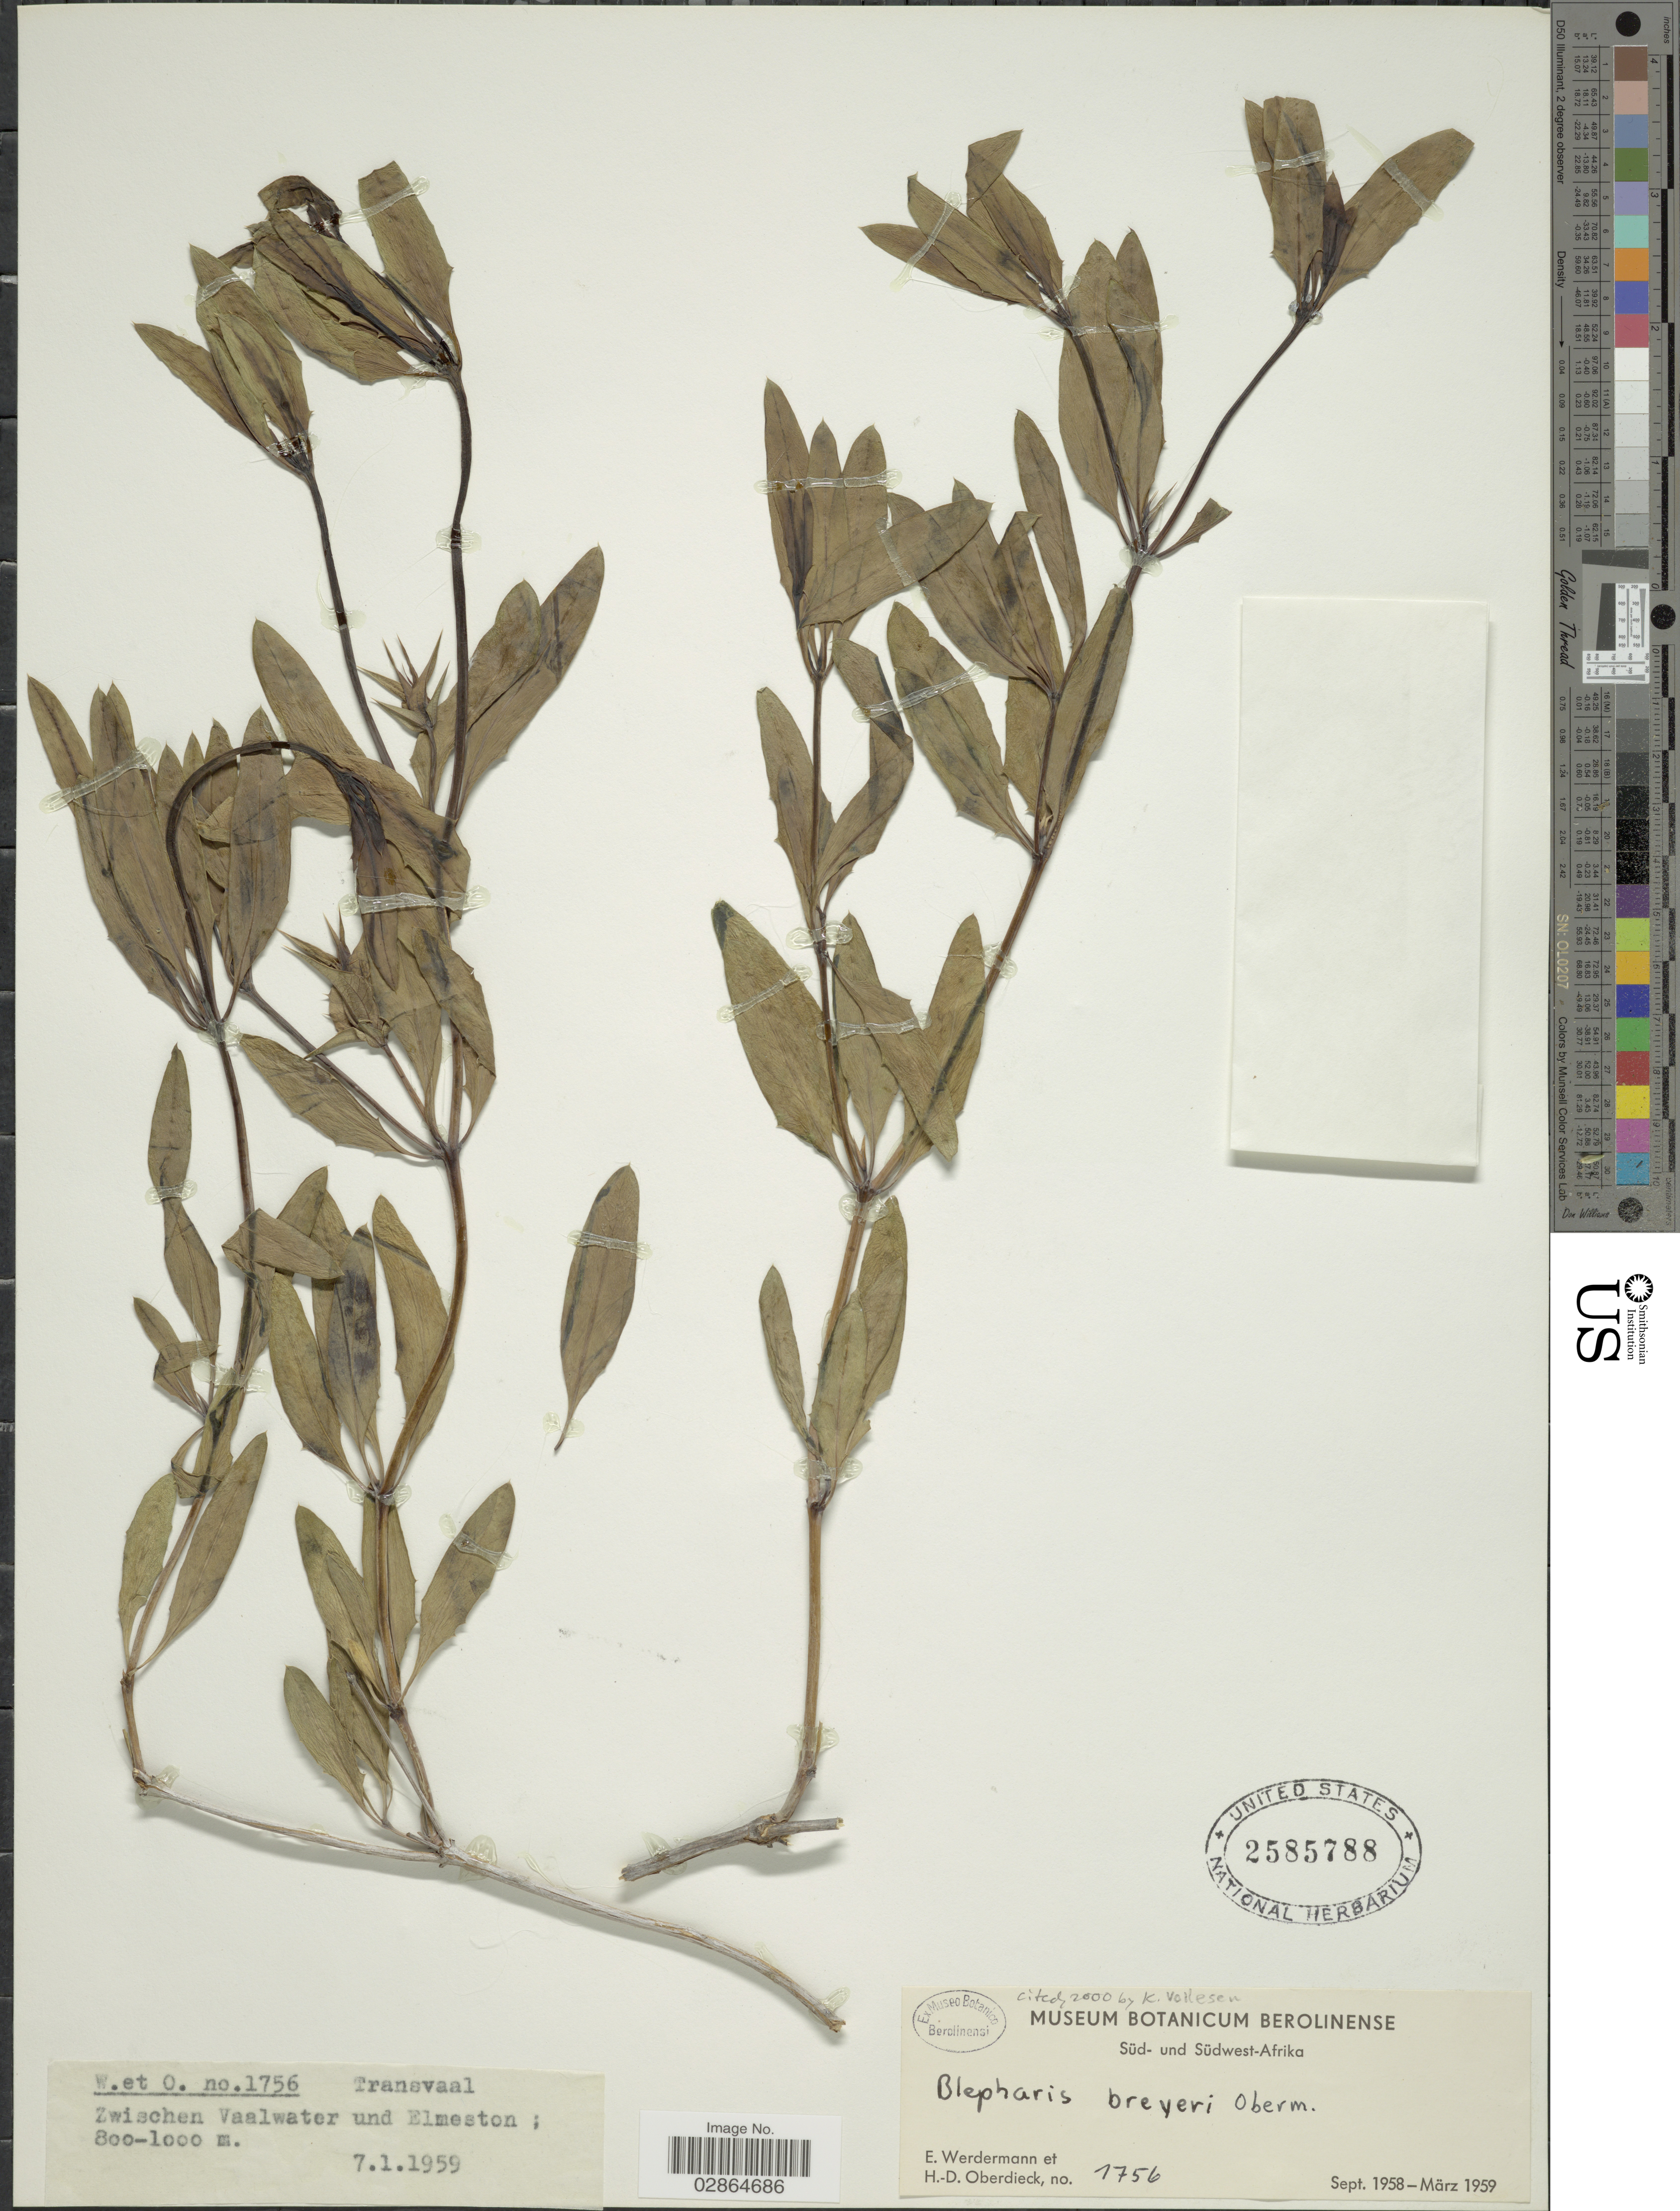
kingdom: Plantae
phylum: Tracheophyta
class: Magnoliopsida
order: Lamiales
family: Acanthaceae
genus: Blepharis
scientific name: Blepharis breyeri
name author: Oberm.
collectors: E. Werdermann & H. Oberdieck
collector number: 1756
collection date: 1959-01-07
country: Namibia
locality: Transvaal, Zwischen Vaalwater und Elmeston.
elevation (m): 800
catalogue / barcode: US 2585788